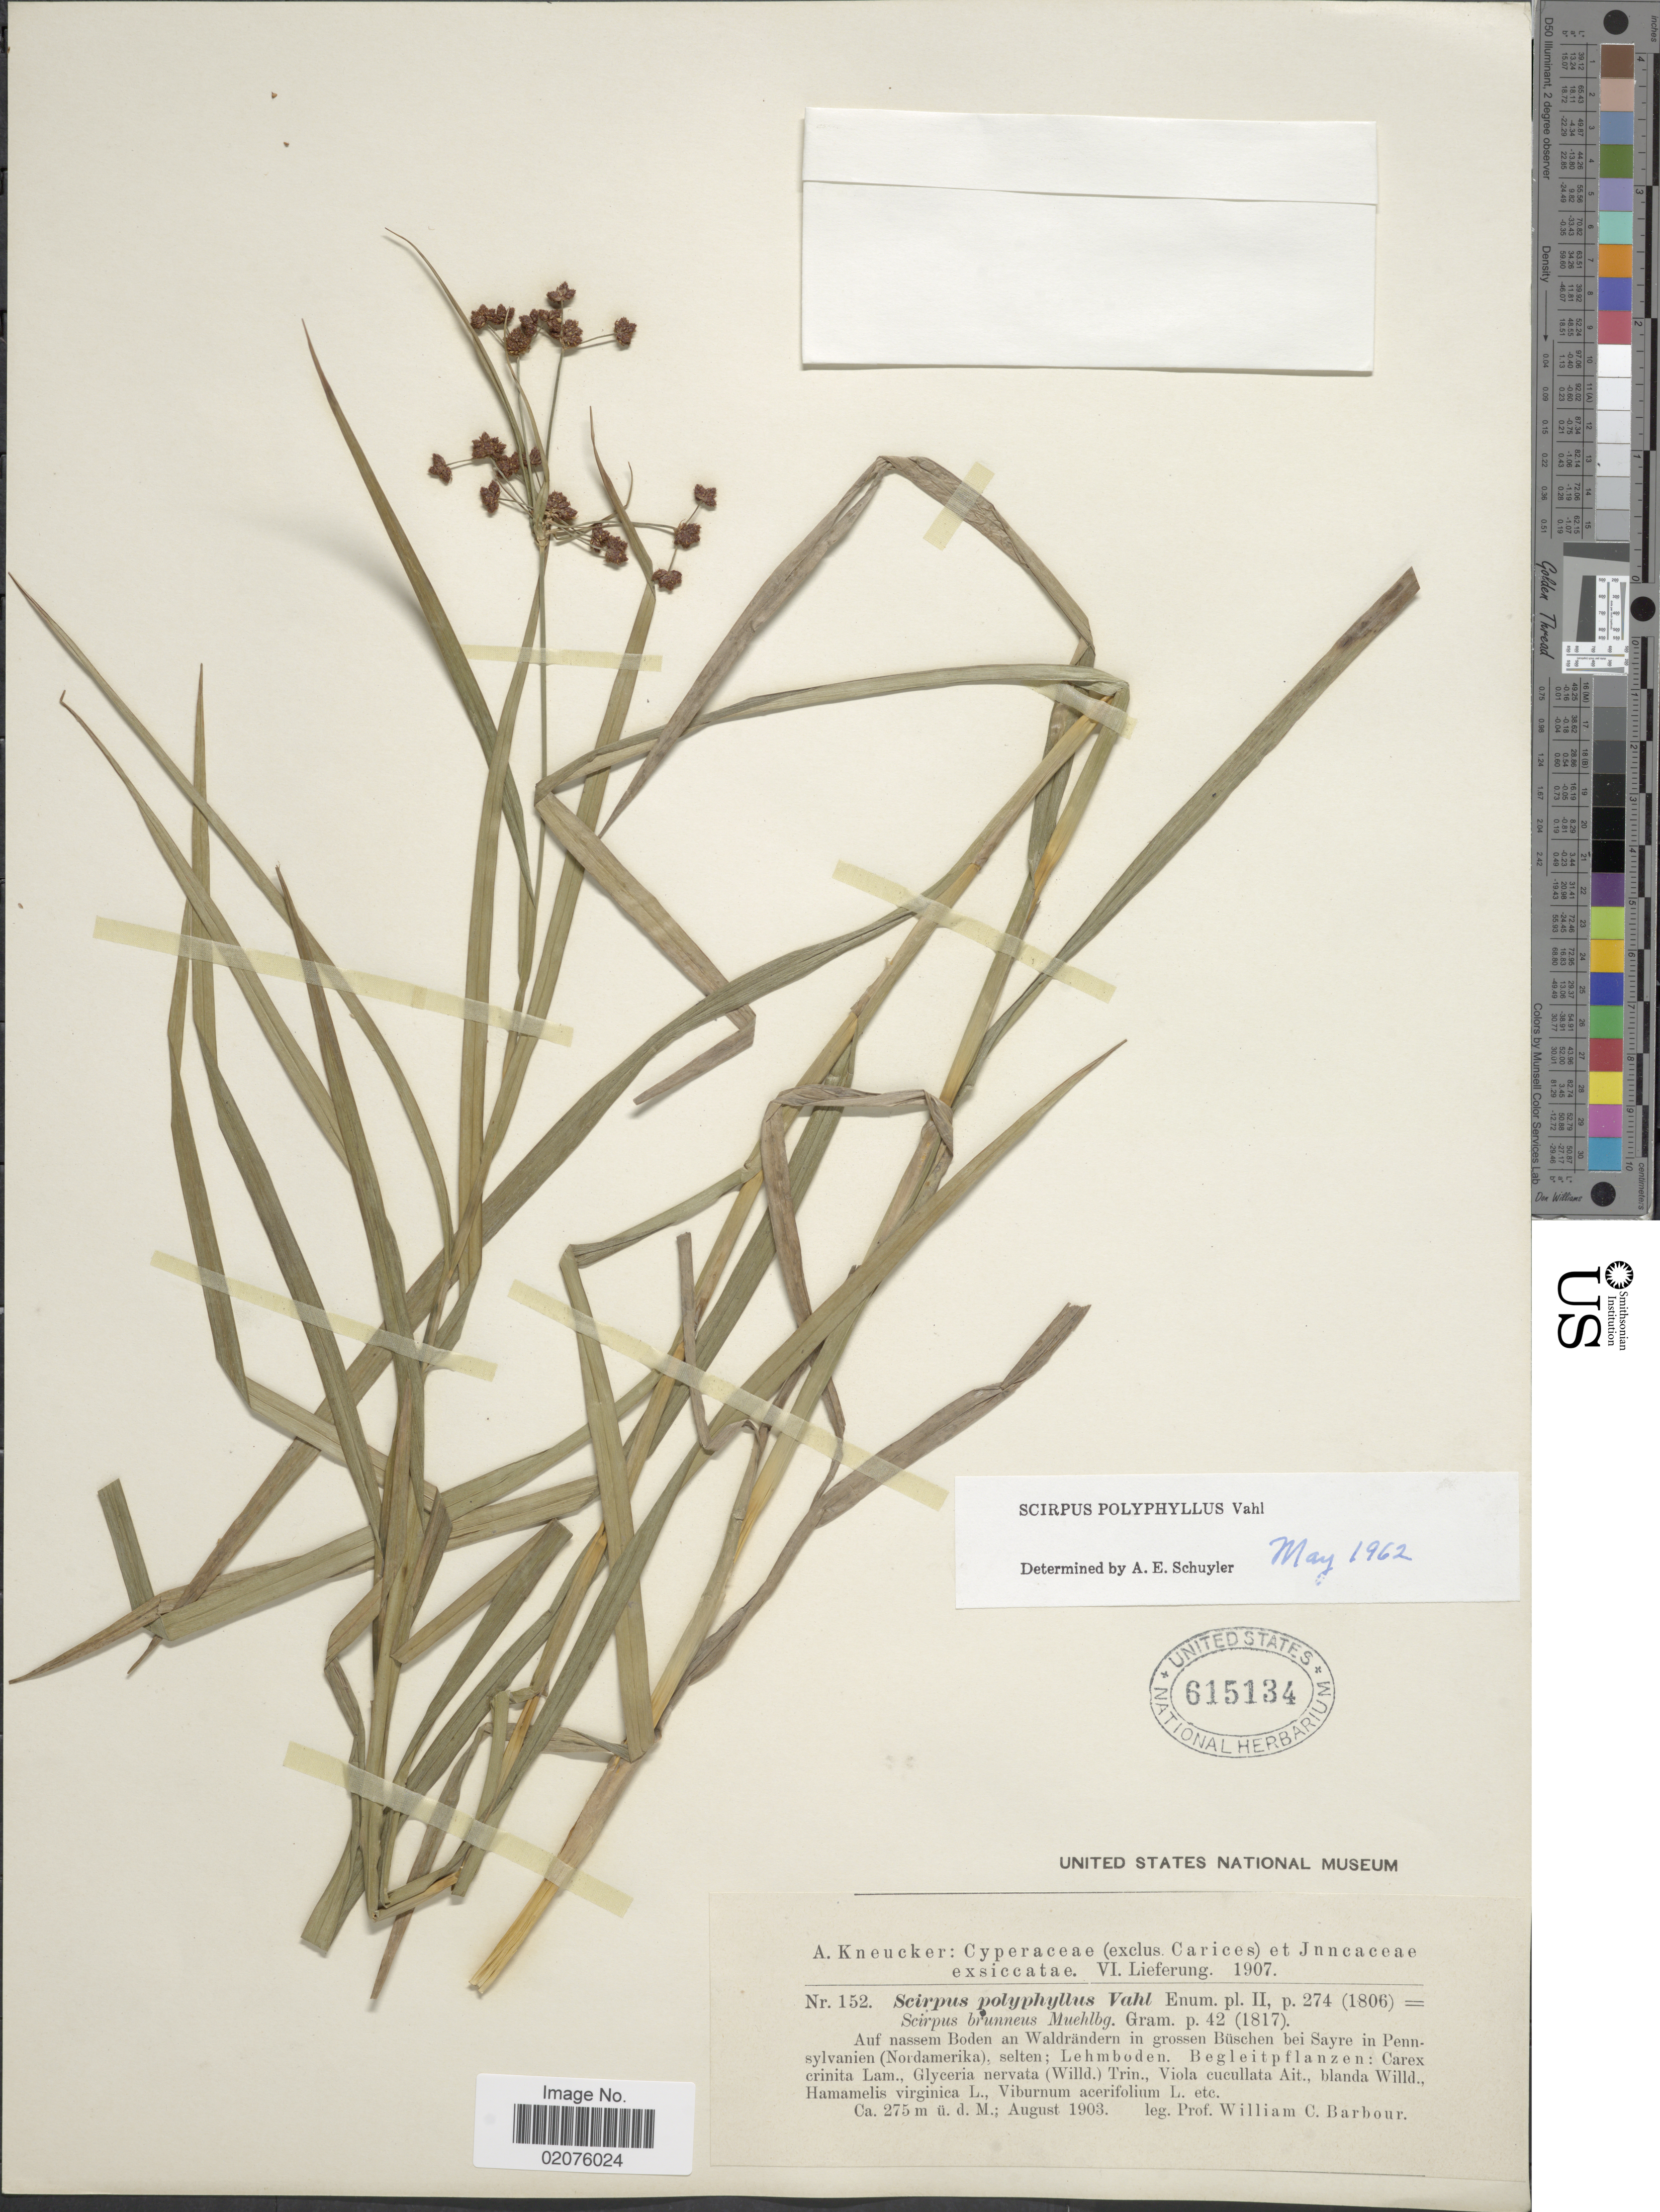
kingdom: Plantae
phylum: Tracheophyta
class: Liliopsida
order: Poales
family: Cyperaceae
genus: Scirpus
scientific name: Scirpus polyphyllus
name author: Vahl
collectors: W. Barbour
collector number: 152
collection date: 1903-08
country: United States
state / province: Pennsylvania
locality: Auf nassem Boden an Waldrandern in grossen Buschen bei Sayre in Pennsylvanien (NordAmerika)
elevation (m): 275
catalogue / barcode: US 615134